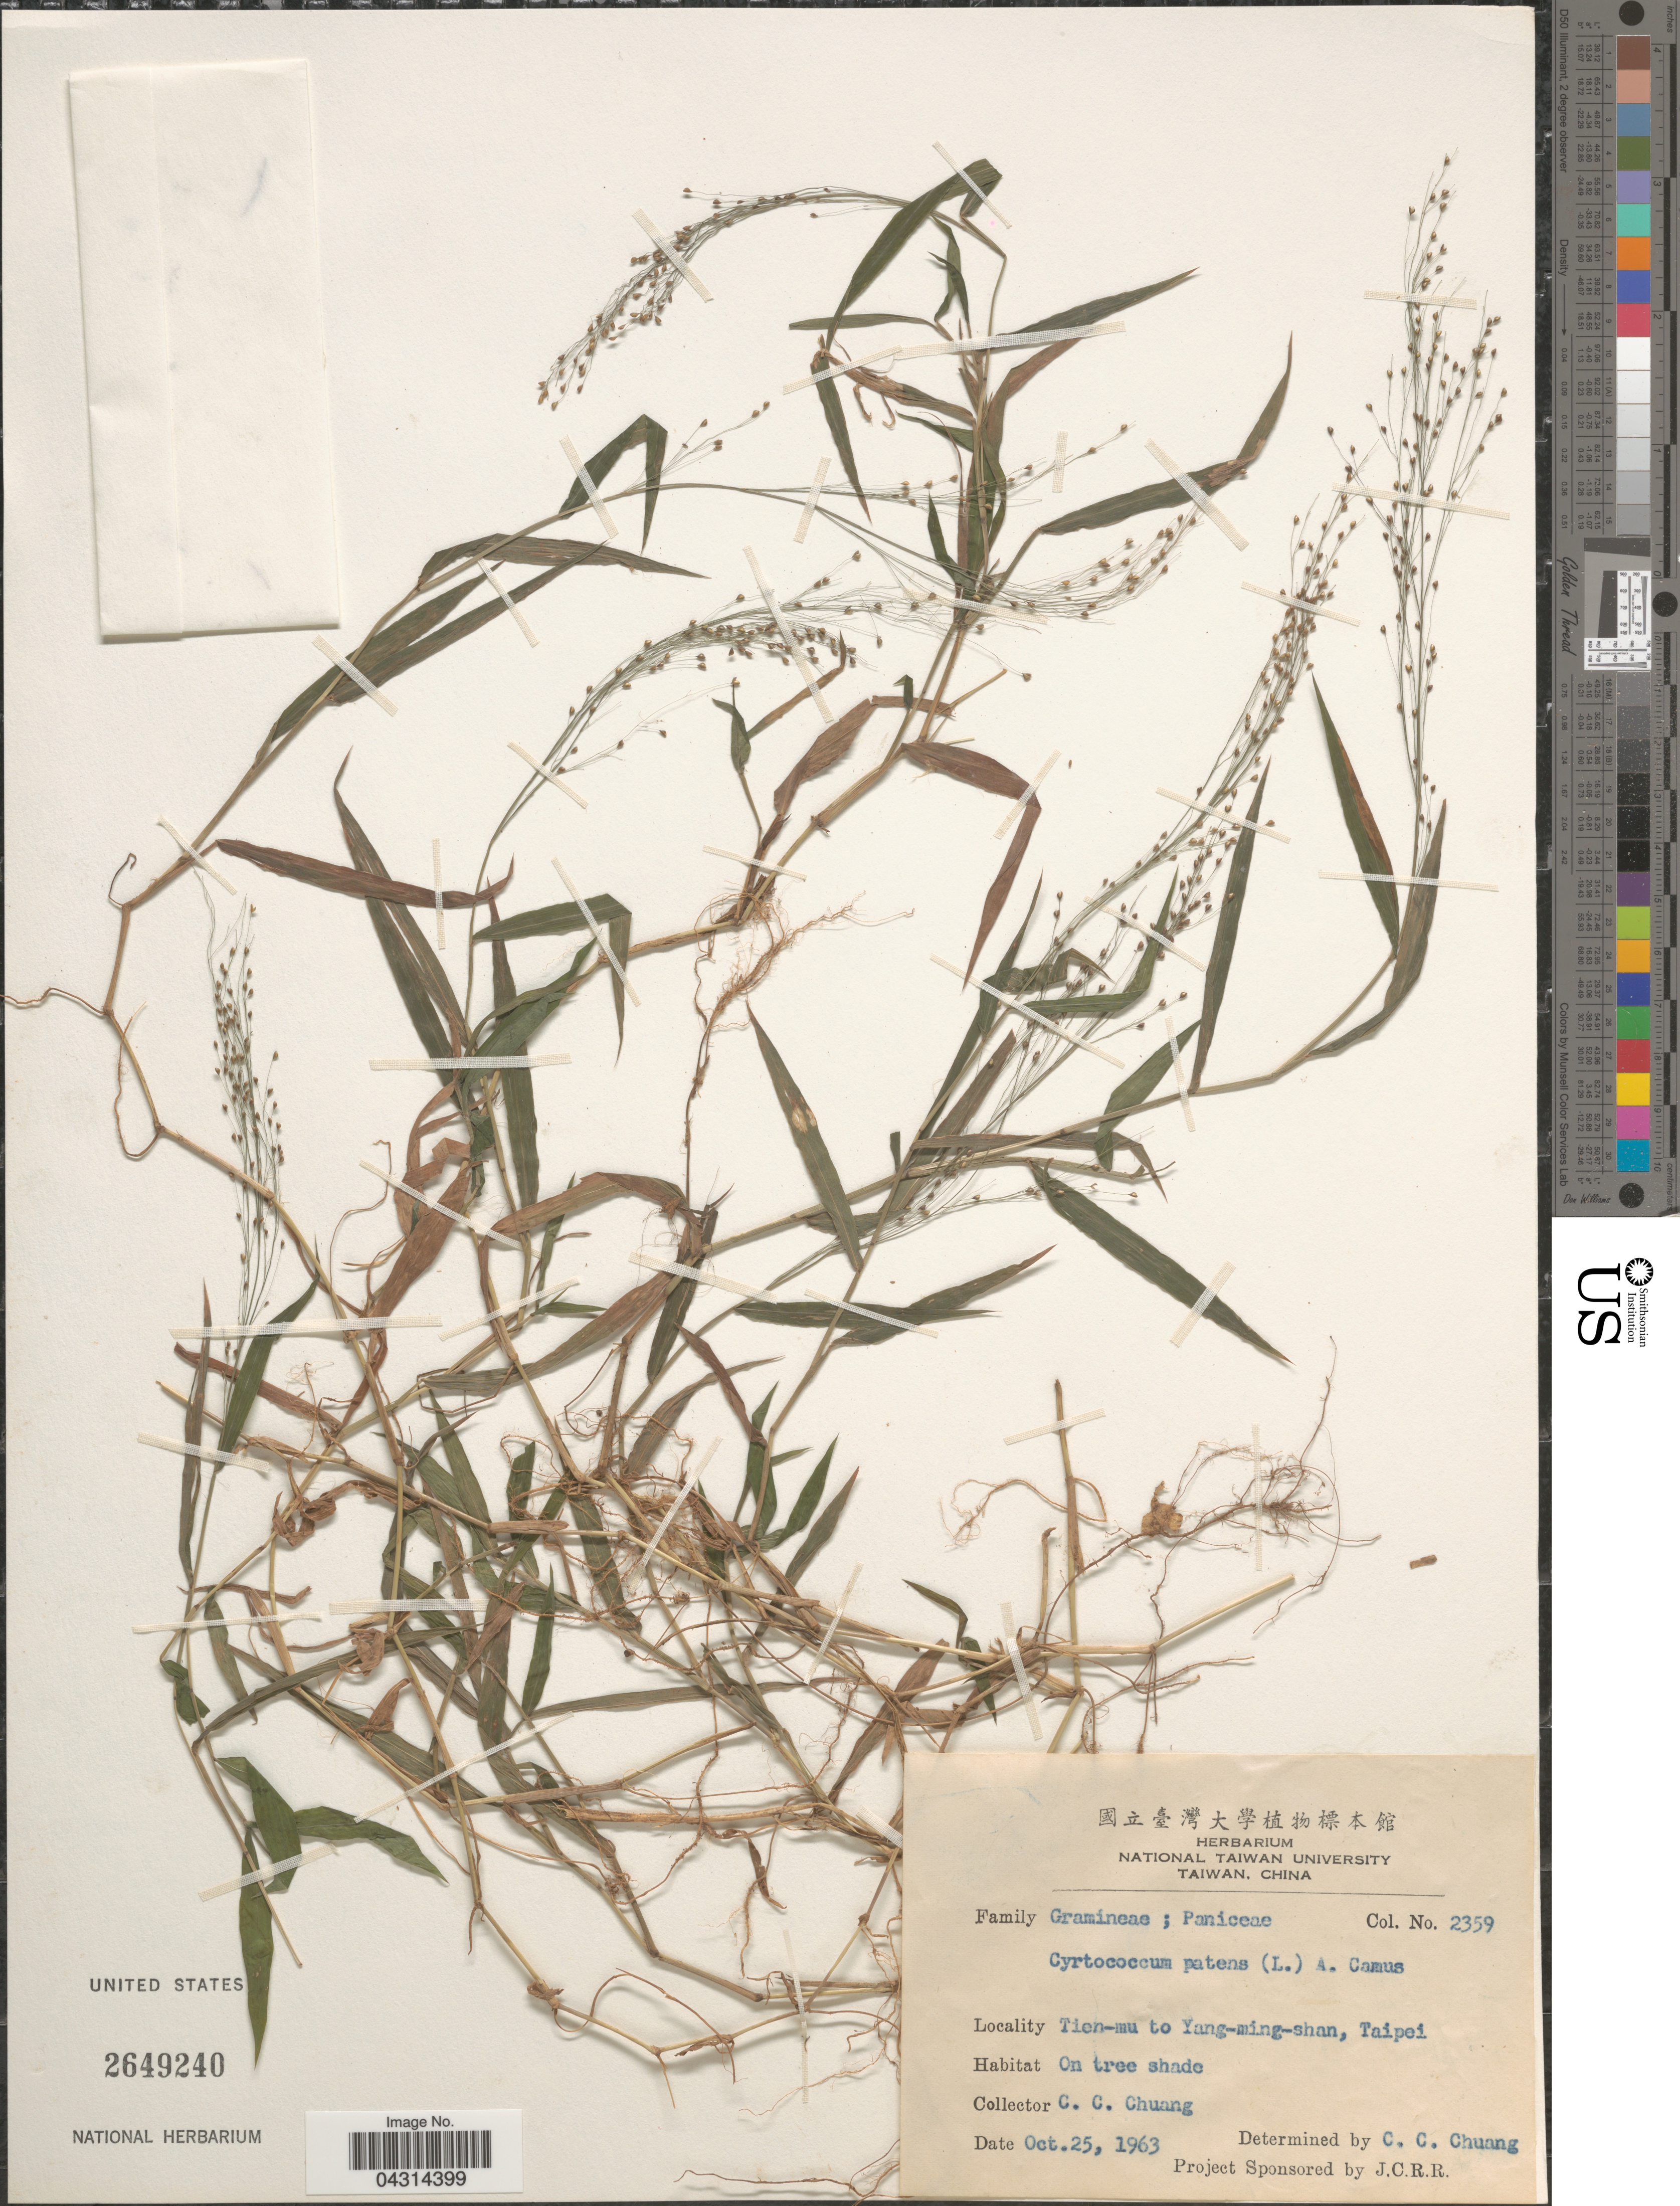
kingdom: Plantae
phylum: Tracheophyta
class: Liliopsida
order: Poales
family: Poaceae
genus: Cyrtococcum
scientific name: Cyrtococcum patens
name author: (L.) A. Camus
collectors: C. C. Chuang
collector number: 2359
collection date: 1963-10-25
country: Taiwan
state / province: Taipei City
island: Taiwan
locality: Tien-mu to Yang-ming-shan.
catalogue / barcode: US 2649240